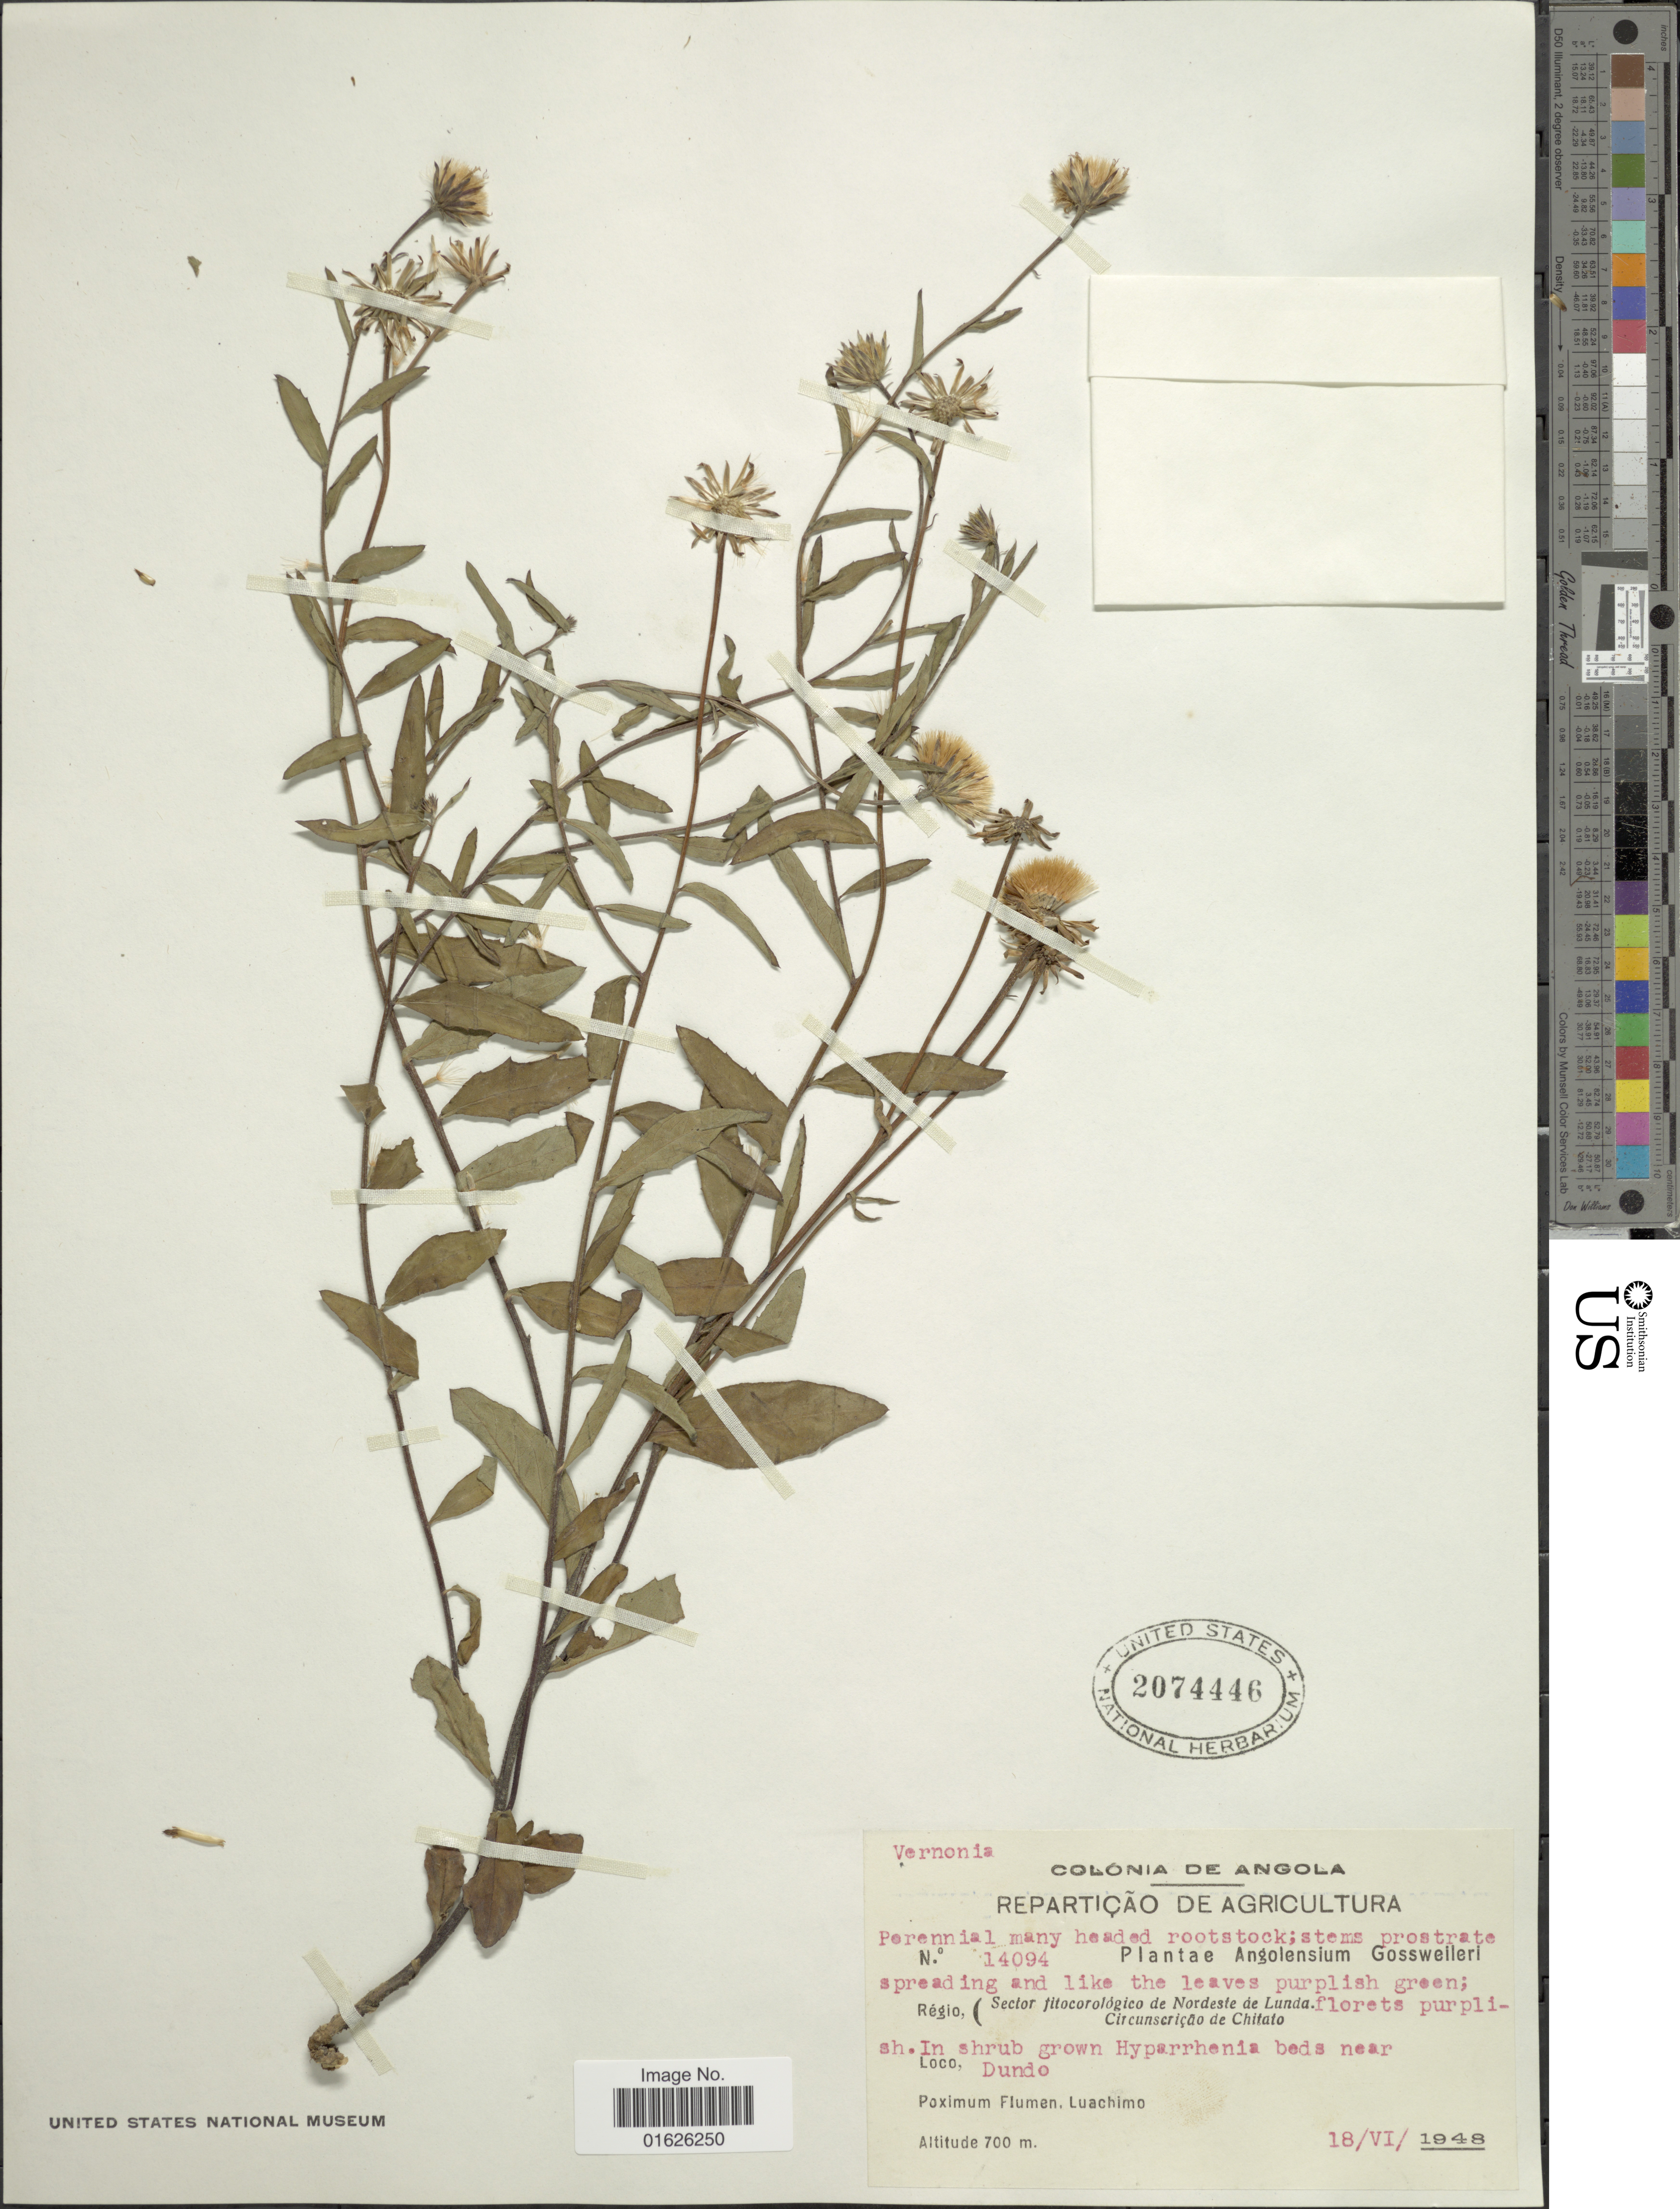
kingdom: Plantae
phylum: Tracheophyta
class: Magnoliopsida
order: Asterales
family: Asteraceae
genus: Linzia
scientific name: Linzia glabra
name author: Steetz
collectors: -. Gossweiler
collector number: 14094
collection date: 1948-06-18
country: Angola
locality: Sector fitocorologico de Nordeste de Lunda, Circunscricao de Chitato, near Dundo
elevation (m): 700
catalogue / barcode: US 2074446